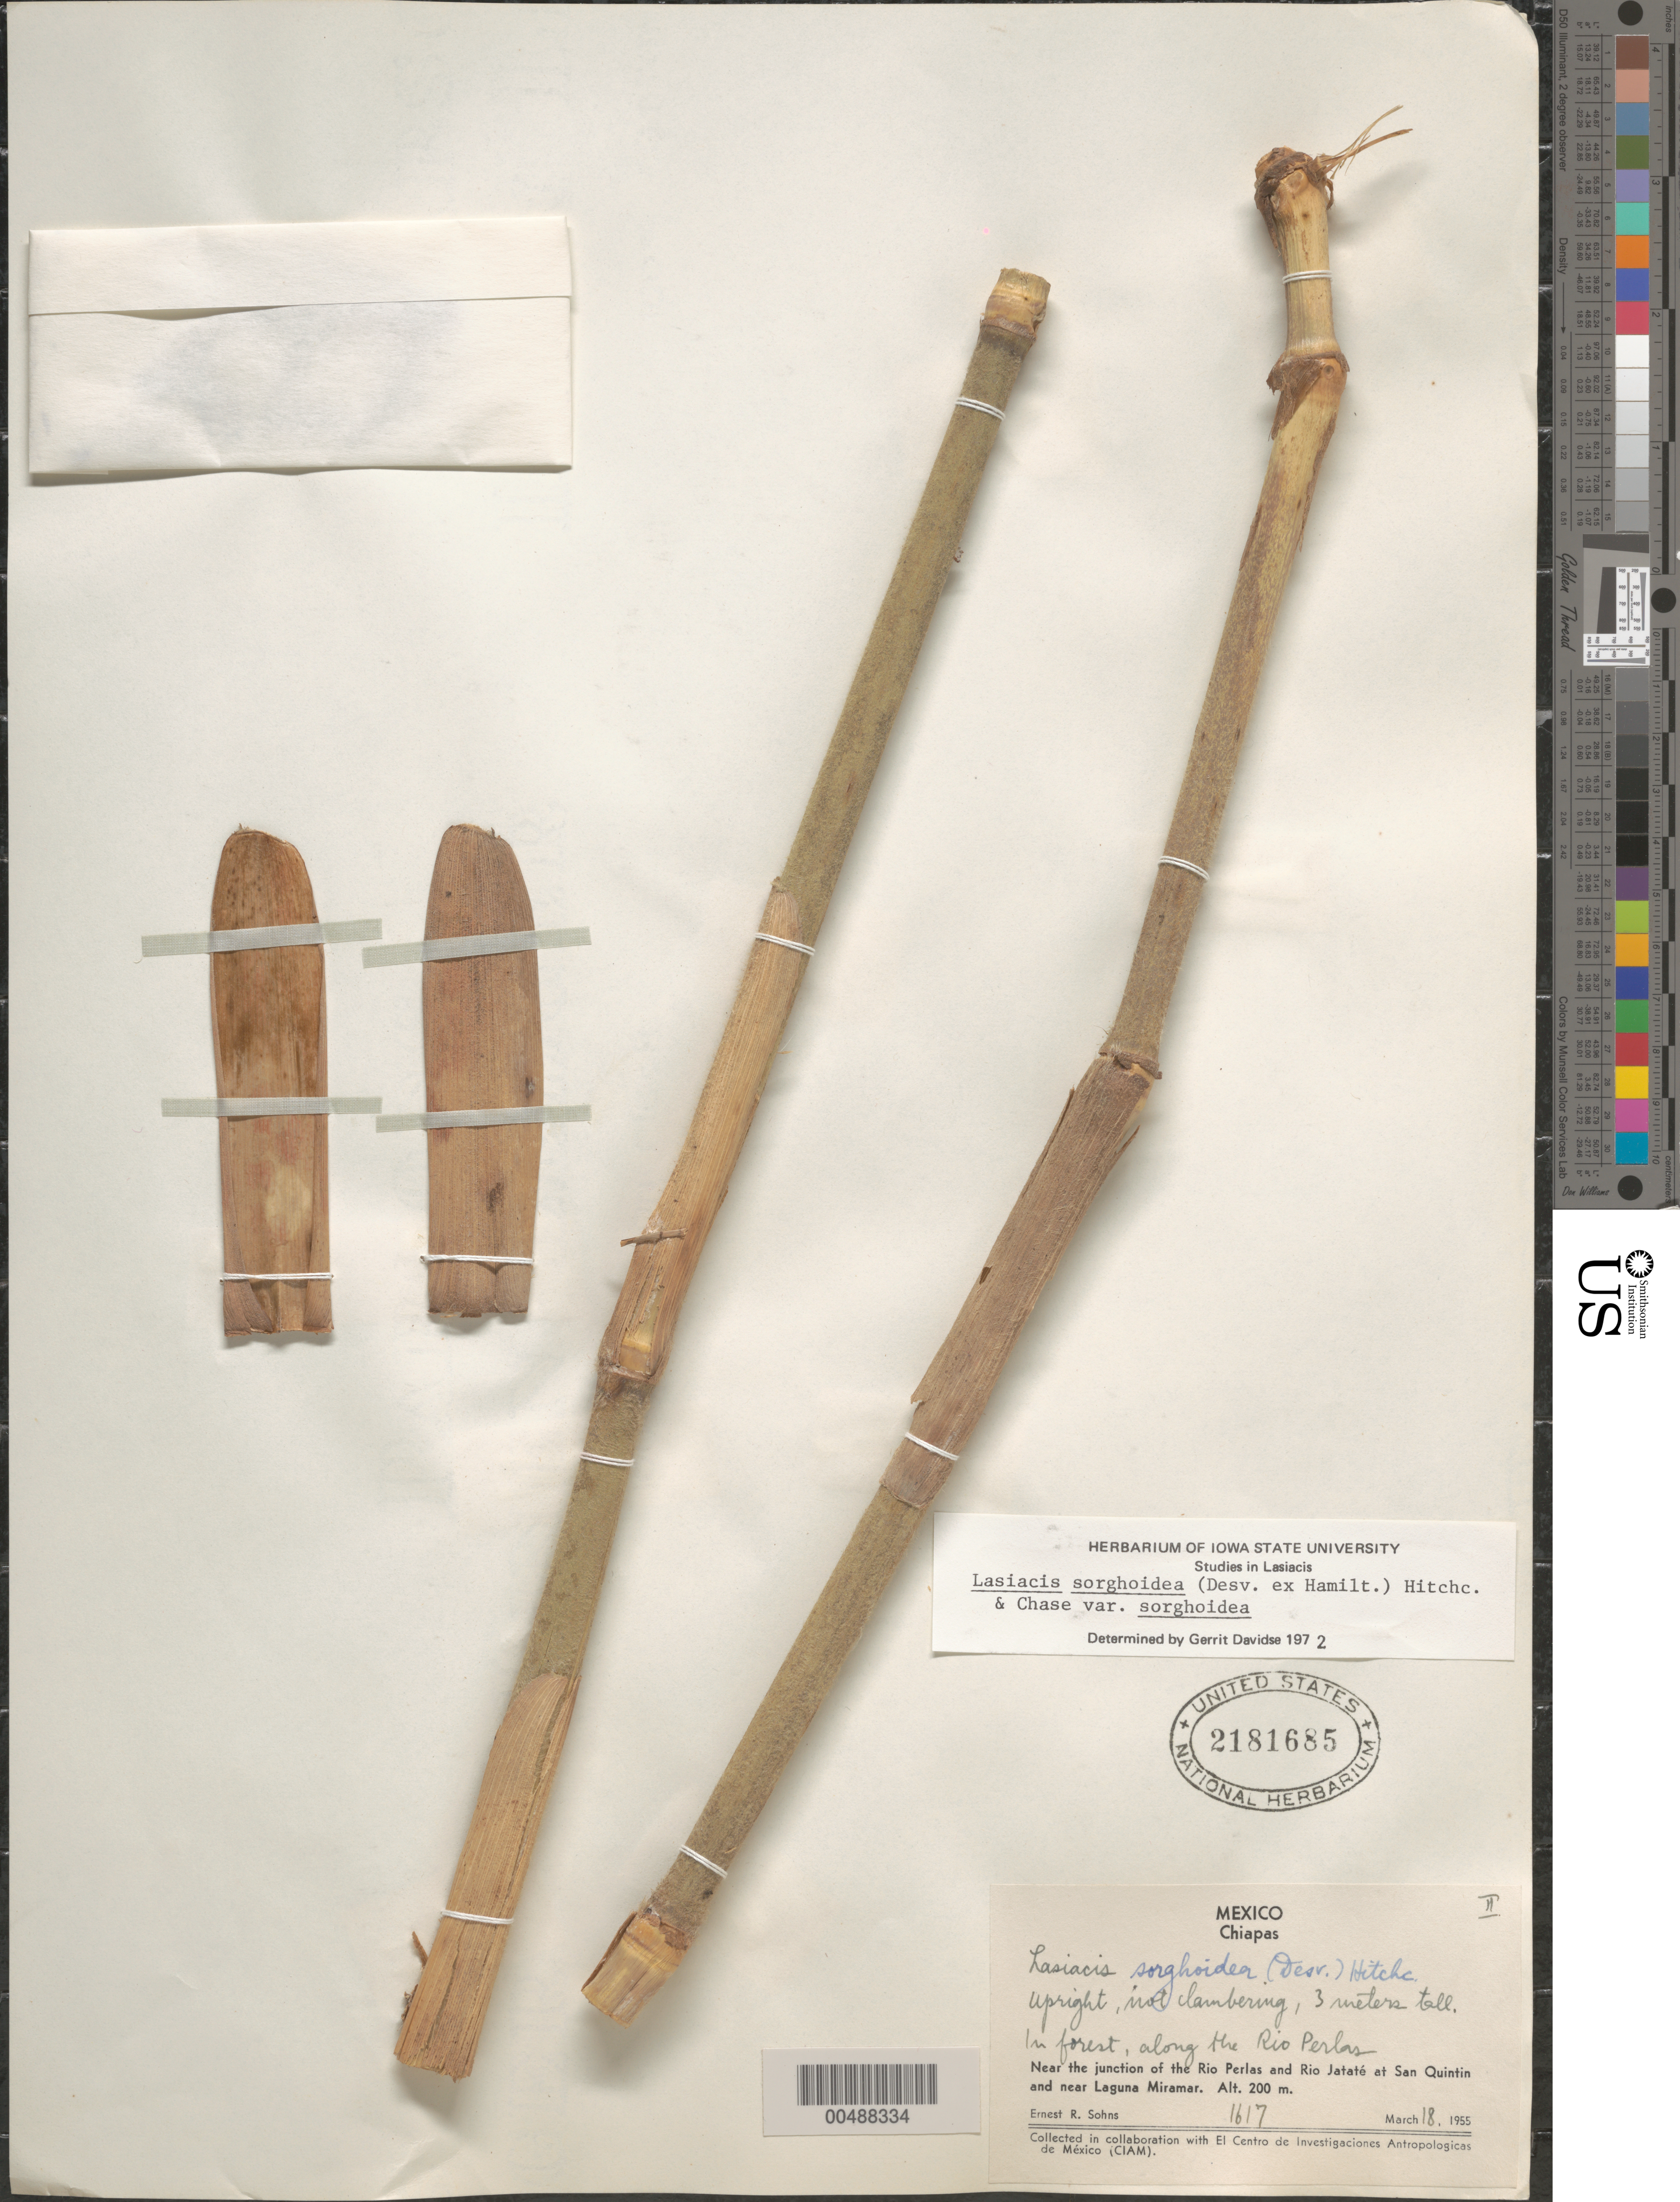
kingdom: Plantae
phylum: Tracheophyta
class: Liliopsida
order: Poales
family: Poaceae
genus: Lasiacis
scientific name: Lasiacis sorghoidea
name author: (Desv. ex Ham.) Hitchc. & Chase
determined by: Davidse, Gerrit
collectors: E. R. Sohns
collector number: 1617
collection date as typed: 18 Mar 1955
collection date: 1955-03-18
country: Mexico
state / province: Chiapas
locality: Along the Rio Perlas, near the jct of the Rio Perlas & Rio Jatat‚ at San Quintin & near Laguna Miramar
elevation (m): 200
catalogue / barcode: US 2181685